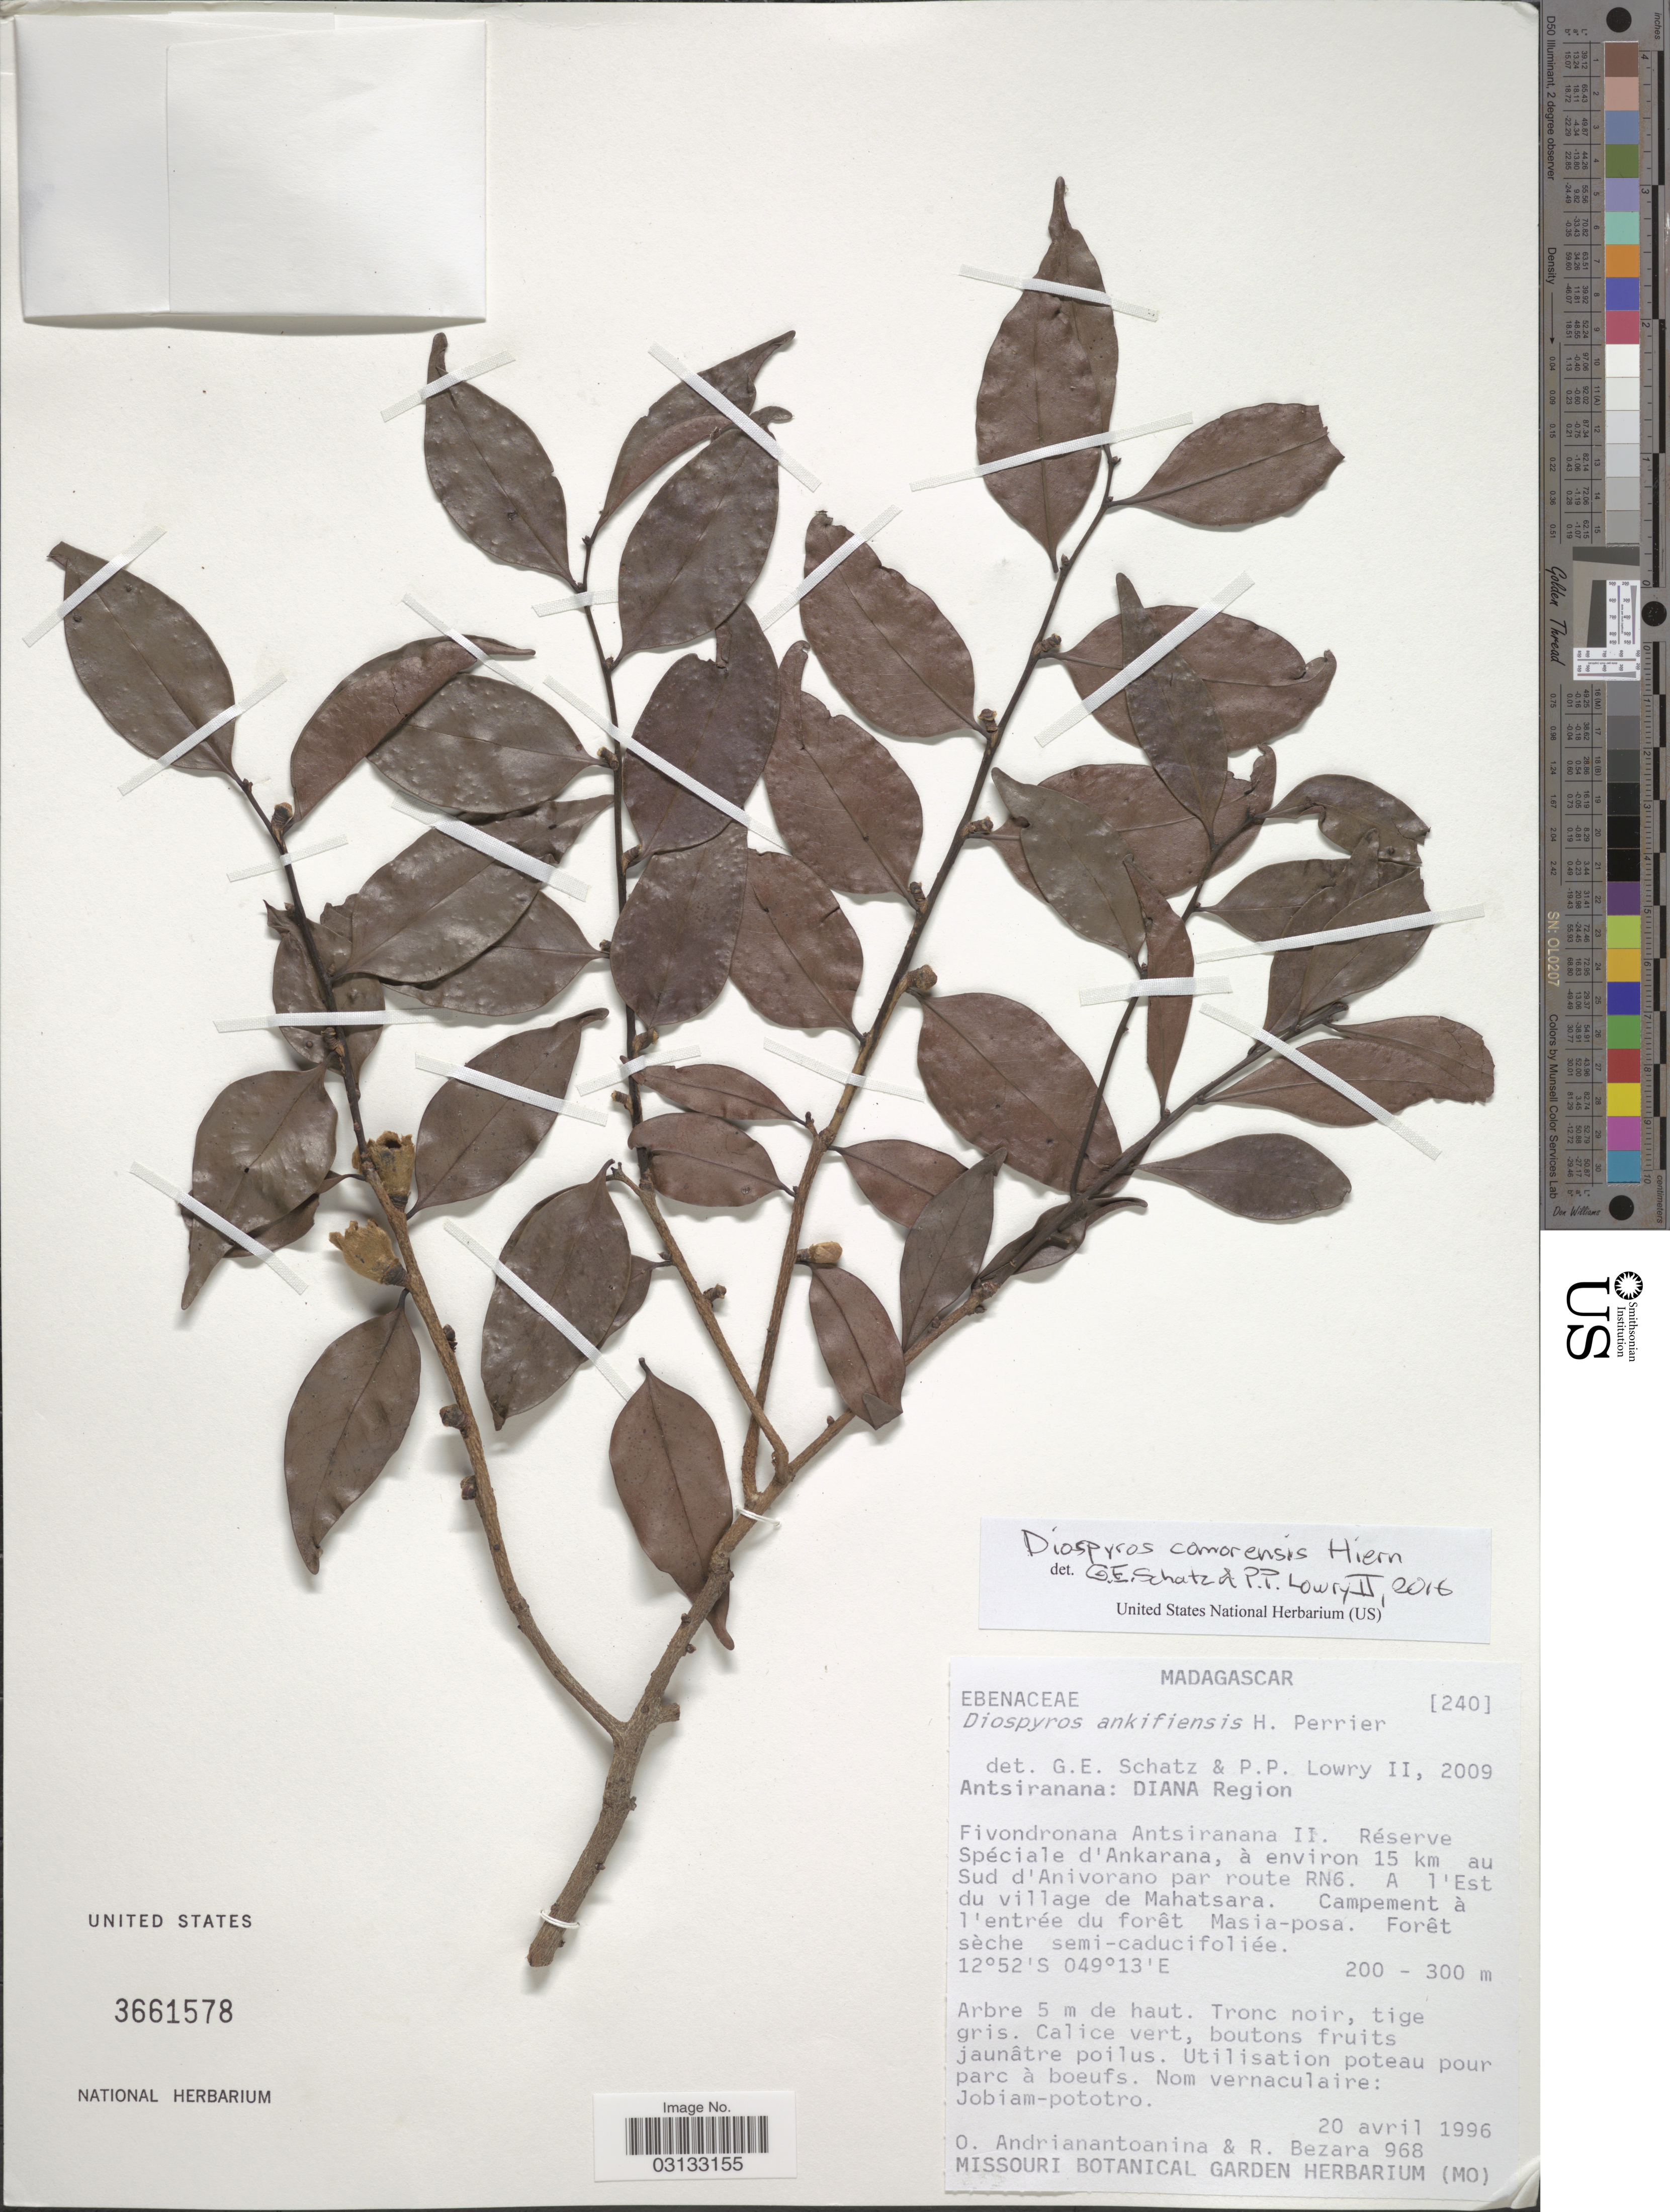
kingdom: Plantae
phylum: Tracheophyta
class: Magnoliopsida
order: Ericales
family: Ebenaceae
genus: Diospyros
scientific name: Diospyros comorensis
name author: Hiern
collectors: O. Andrianantoanina & R. Bezara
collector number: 968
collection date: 1996-04-20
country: Madagascar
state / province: Diana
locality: Diana Region, Fivondronana Antsiranana II, Réserve Spéciale d'Ankarana, à environ 15 km au Sud d'Anivorano par route RN6, A l'Est du village de Mahatsara, Campement à l'entrée du forêt Masia-posa.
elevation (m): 200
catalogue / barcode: US 3661578